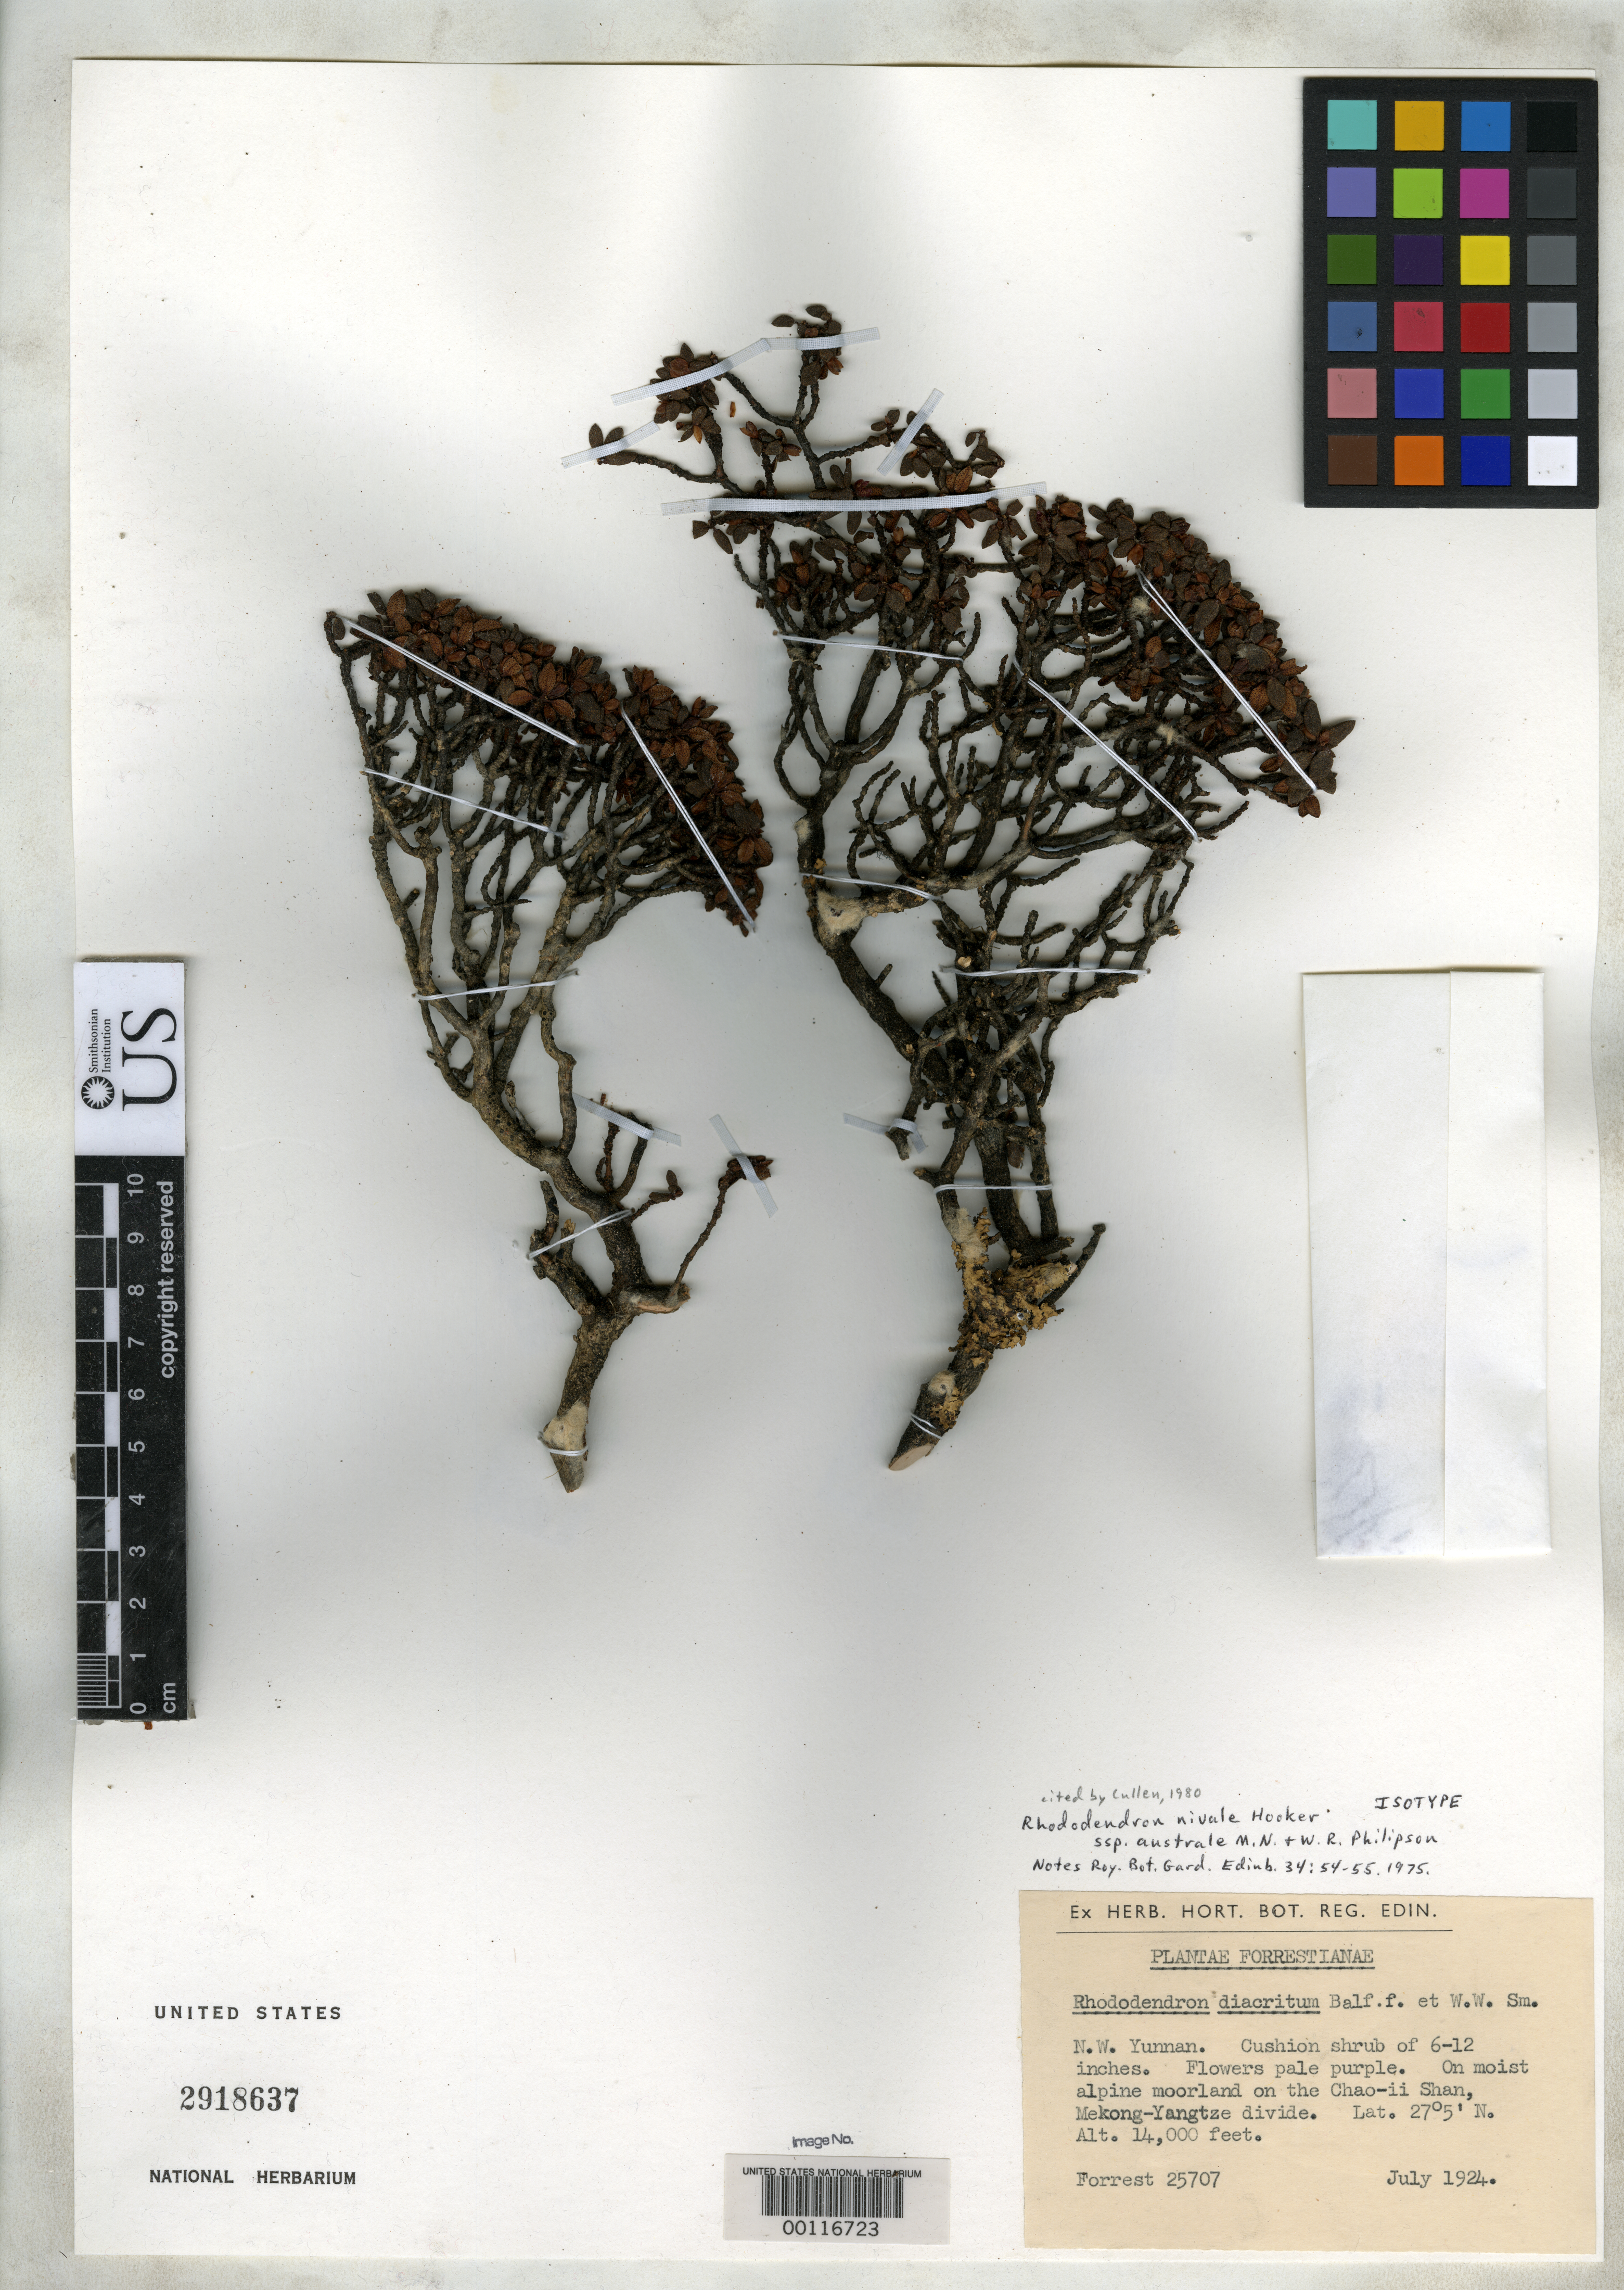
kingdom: Plantae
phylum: Tracheophyta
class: Magnoliopsida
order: Ericales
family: Ericaceae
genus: Rhododendron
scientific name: Rhododendron nivale subsp. australe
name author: M. N. Philipson & Philipson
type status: Isotype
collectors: G. Forrest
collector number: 25707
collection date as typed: Jul 1924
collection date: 1924-07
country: China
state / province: Yunnan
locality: Chao-ii Shan, Mekong-Yangtze Divide; alt. 14,000 ft.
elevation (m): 4267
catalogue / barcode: US 2918637